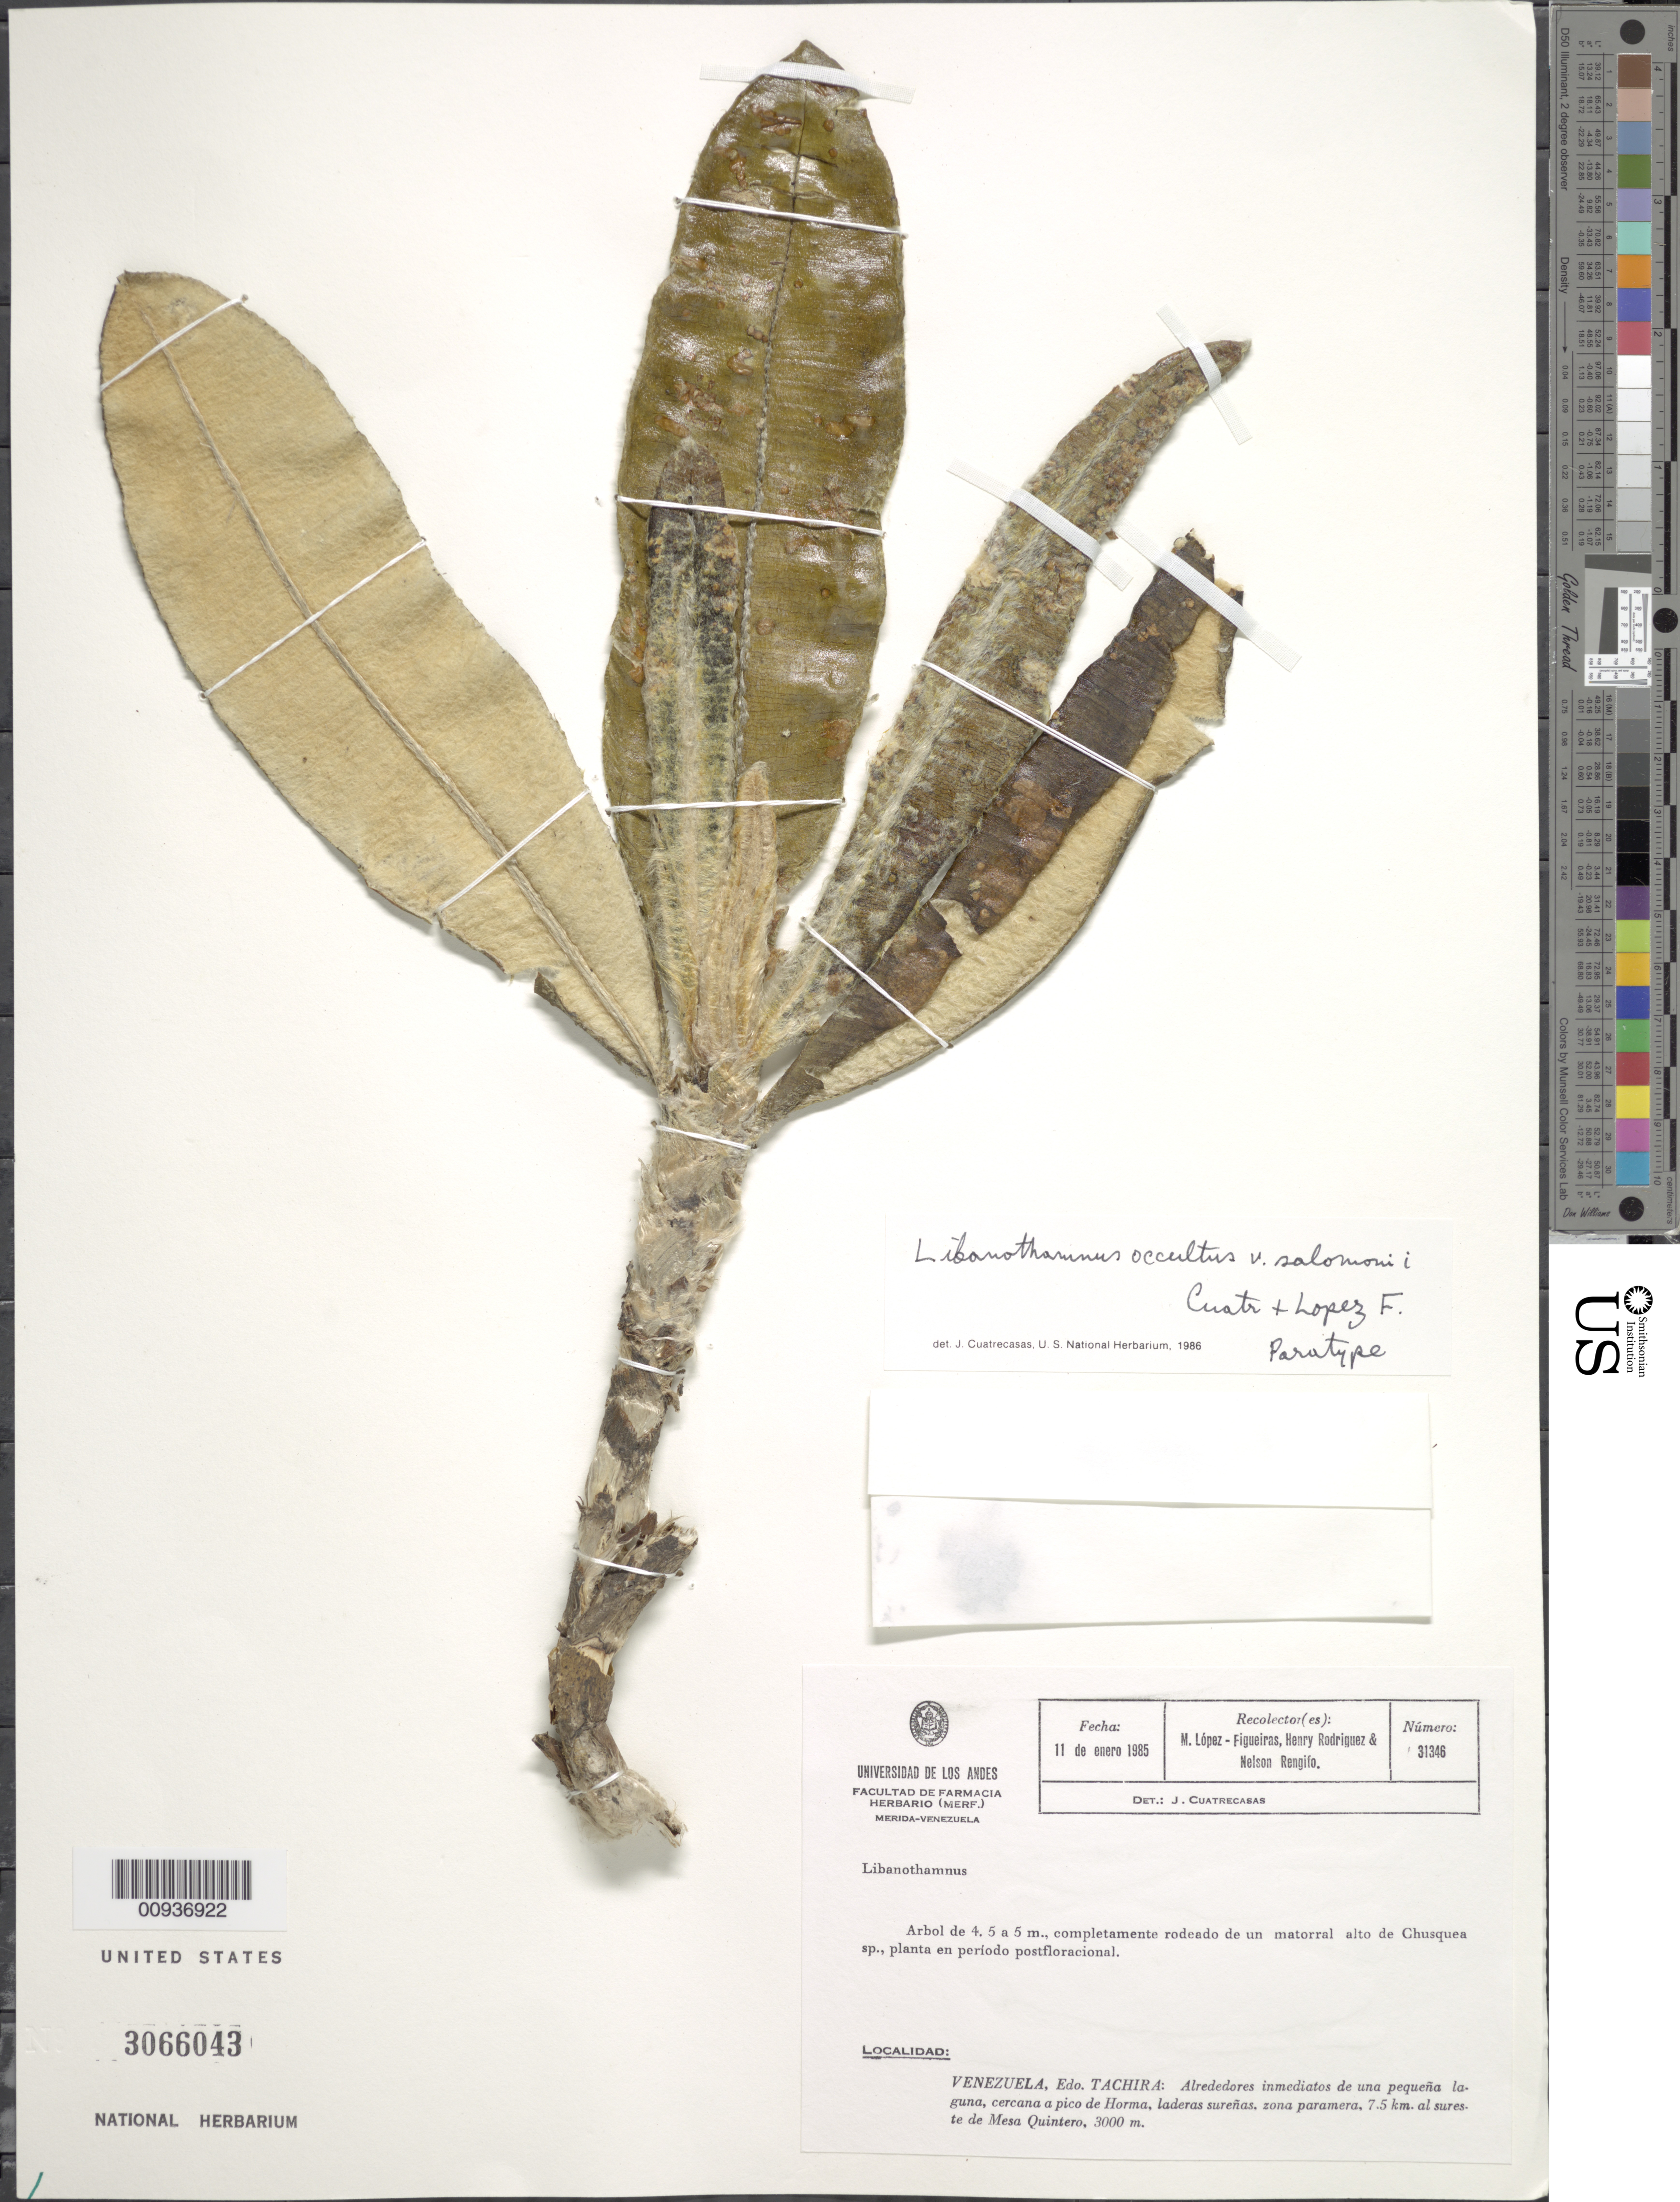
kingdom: Plantae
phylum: Tracheophyta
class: Magnoliopsida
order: Asterales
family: Asteraceae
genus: Libanothamnus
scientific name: Libanothamnus occultus subsp. occultus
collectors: M. López Figueiras, H. A. Rodriguez & N. Rengifo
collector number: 31346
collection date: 1985-01-11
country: Venezuela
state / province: Tachira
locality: Alrededores immediatos de una pequena laguna, cercana a pico de Horm, laderas surenas, zona paramera, 7.5 km al sureste de Mesa Quintero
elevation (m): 3000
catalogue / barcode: US 3066043